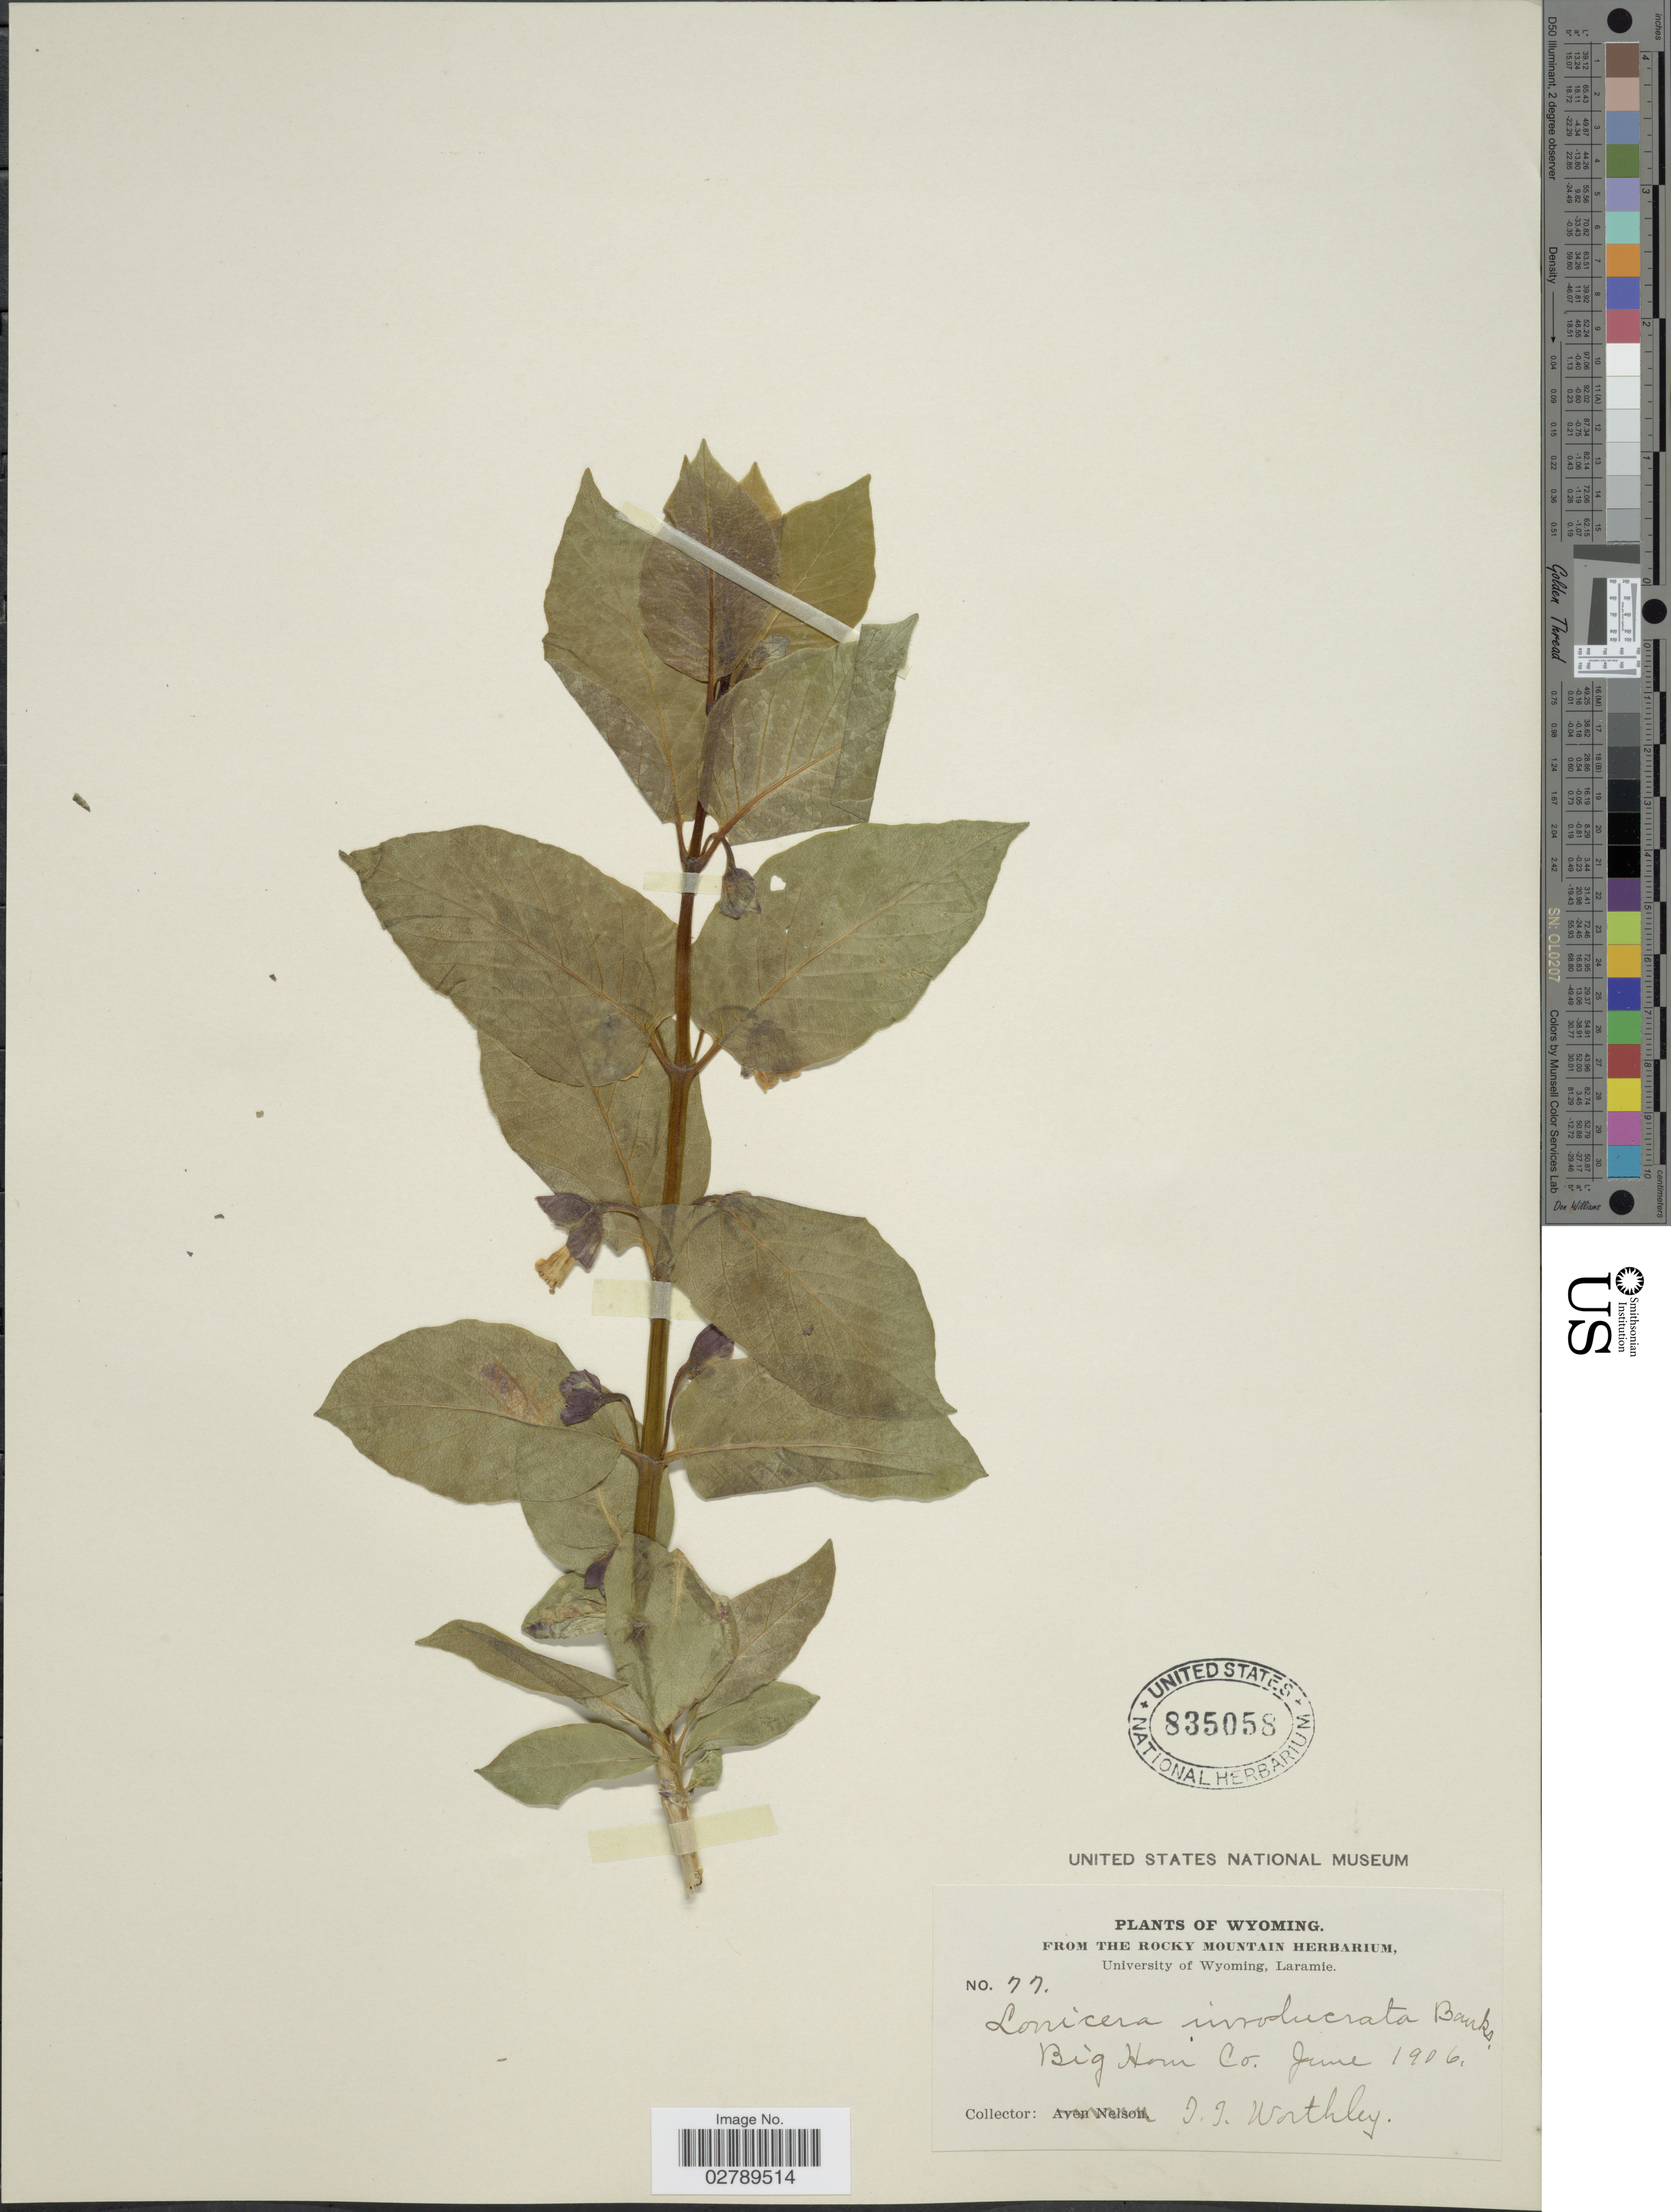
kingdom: Plantae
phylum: Tracheophyta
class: Magnoliopsida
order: Dipsacales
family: Caprifoliaceae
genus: Lonicera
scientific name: Lonicera involucrata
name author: (Richardson) Banks ex Spreng.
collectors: I. Worthley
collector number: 77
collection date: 1906-06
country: United States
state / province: Wyoming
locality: Big Horn Co.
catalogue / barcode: US 835058